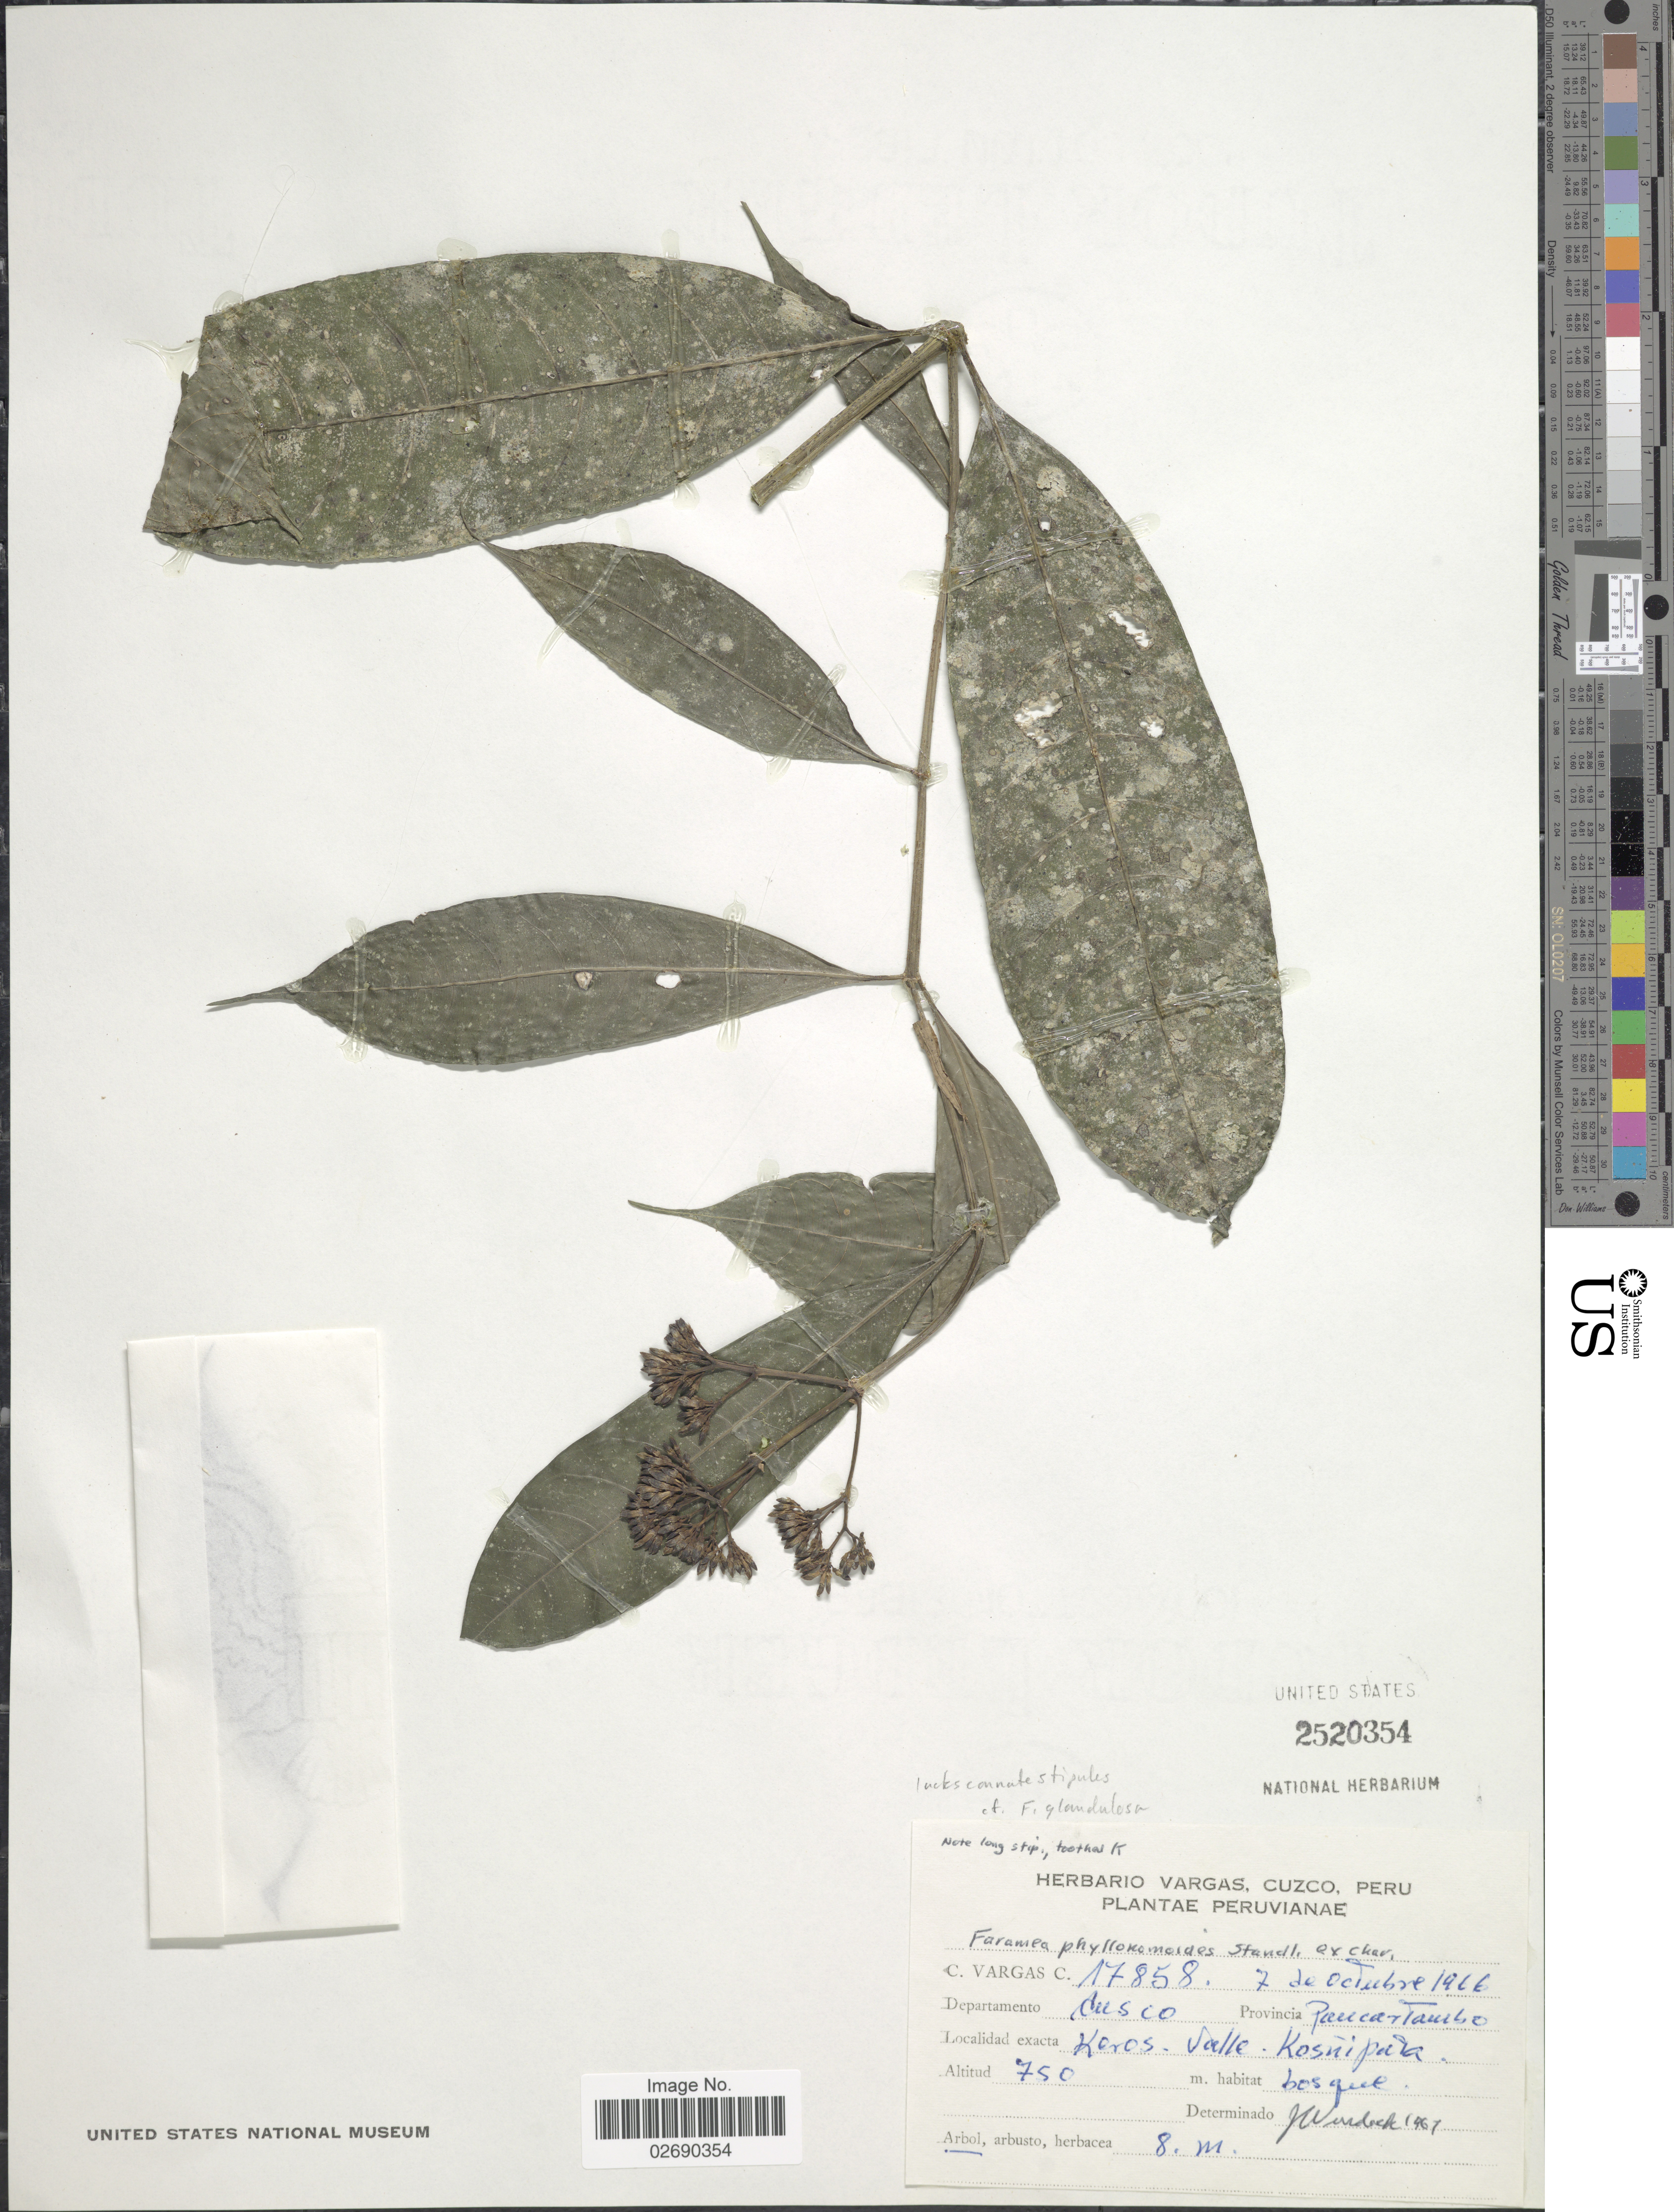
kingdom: Plantae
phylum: Tracheophyta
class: Magnoliopsida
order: Gentianales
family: Rubiaceae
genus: Faramea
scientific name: Faramea glandulosa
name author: Poepp.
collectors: C. Vargas Calderón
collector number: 17858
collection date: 1966-10-07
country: Peru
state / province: Cusco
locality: Provincia Paucartambo, Keros, valle, Kosñipata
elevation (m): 750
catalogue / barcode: US 2520354